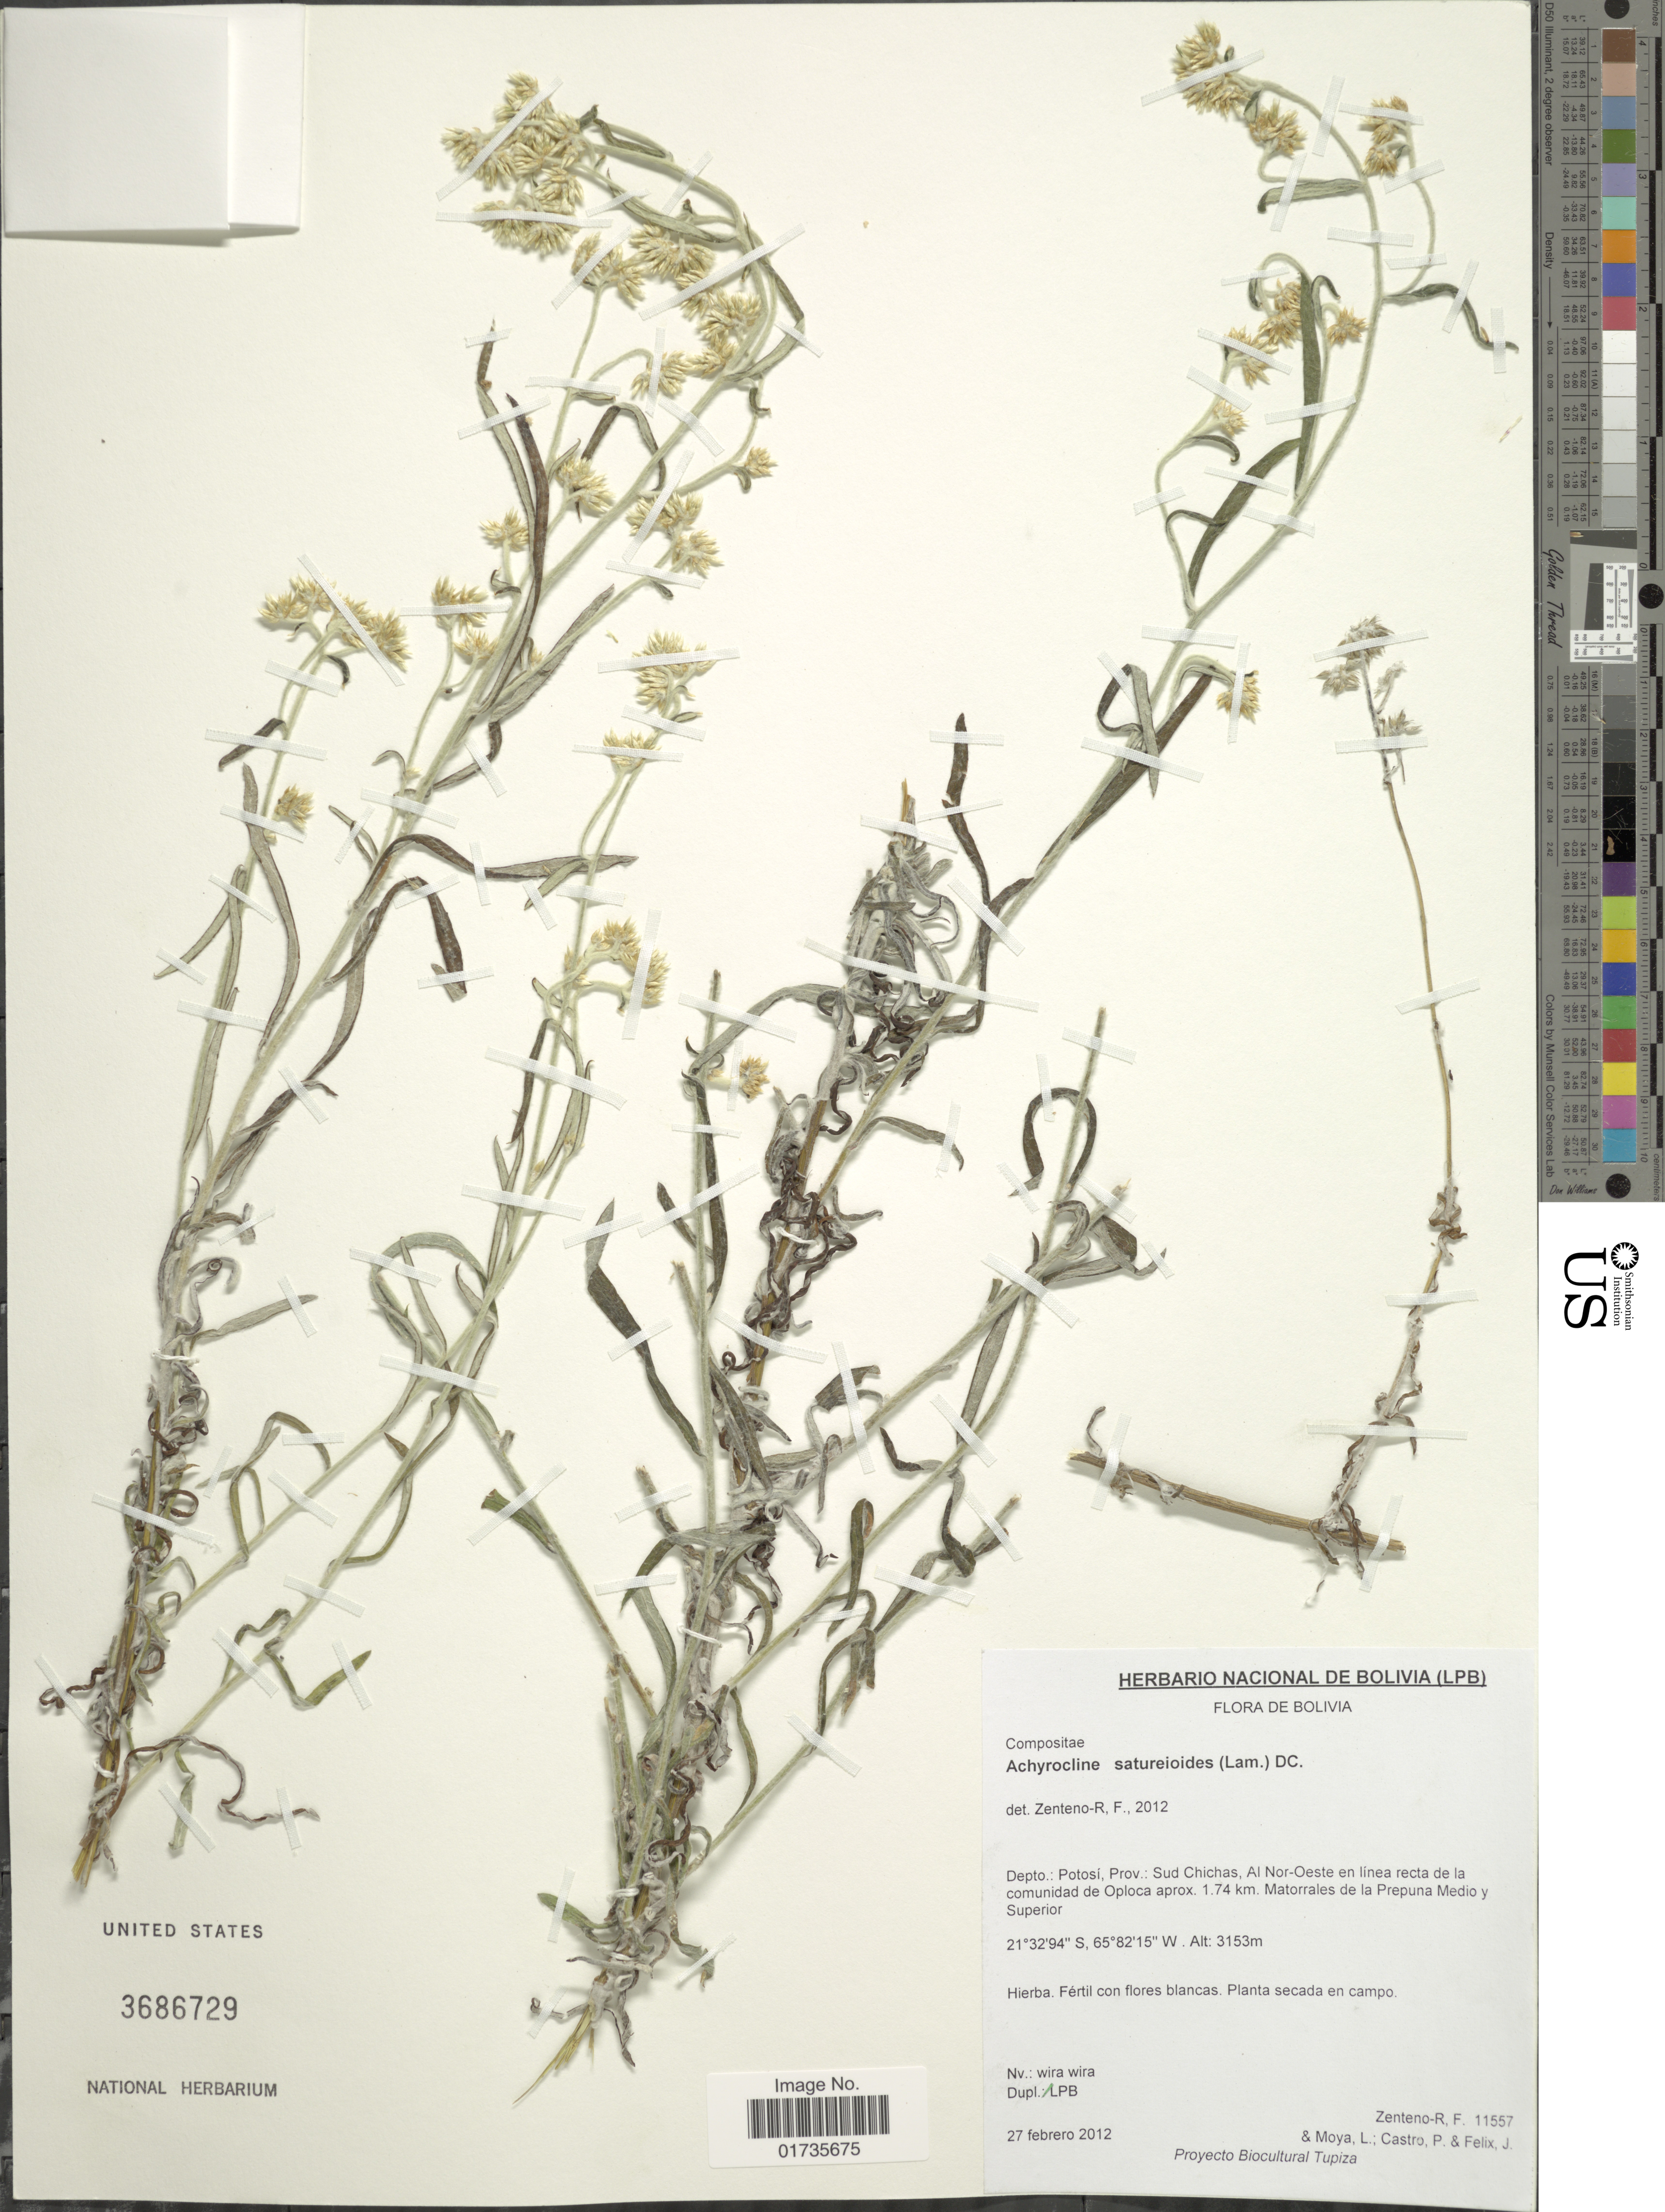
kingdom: Plantae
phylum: Tracheophyta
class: Magnoliopsida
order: Asterales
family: Asteraceae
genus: Achyrocline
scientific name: Achyrocline satureioides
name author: (Lam.) DC.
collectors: F. Zenteno, L. Moya, P. Castro & J. Félix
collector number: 11557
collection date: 2012-02-27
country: Bolivia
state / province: Potosi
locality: Depto: Potosi, Prov. Sud Chicas, Al Nor-Oeste en linea recta de la comunidad de Oploca aprox. 17.4 km. Matorrales de la Prepuna Medio y Superior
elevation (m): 3153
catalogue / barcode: US 3686729